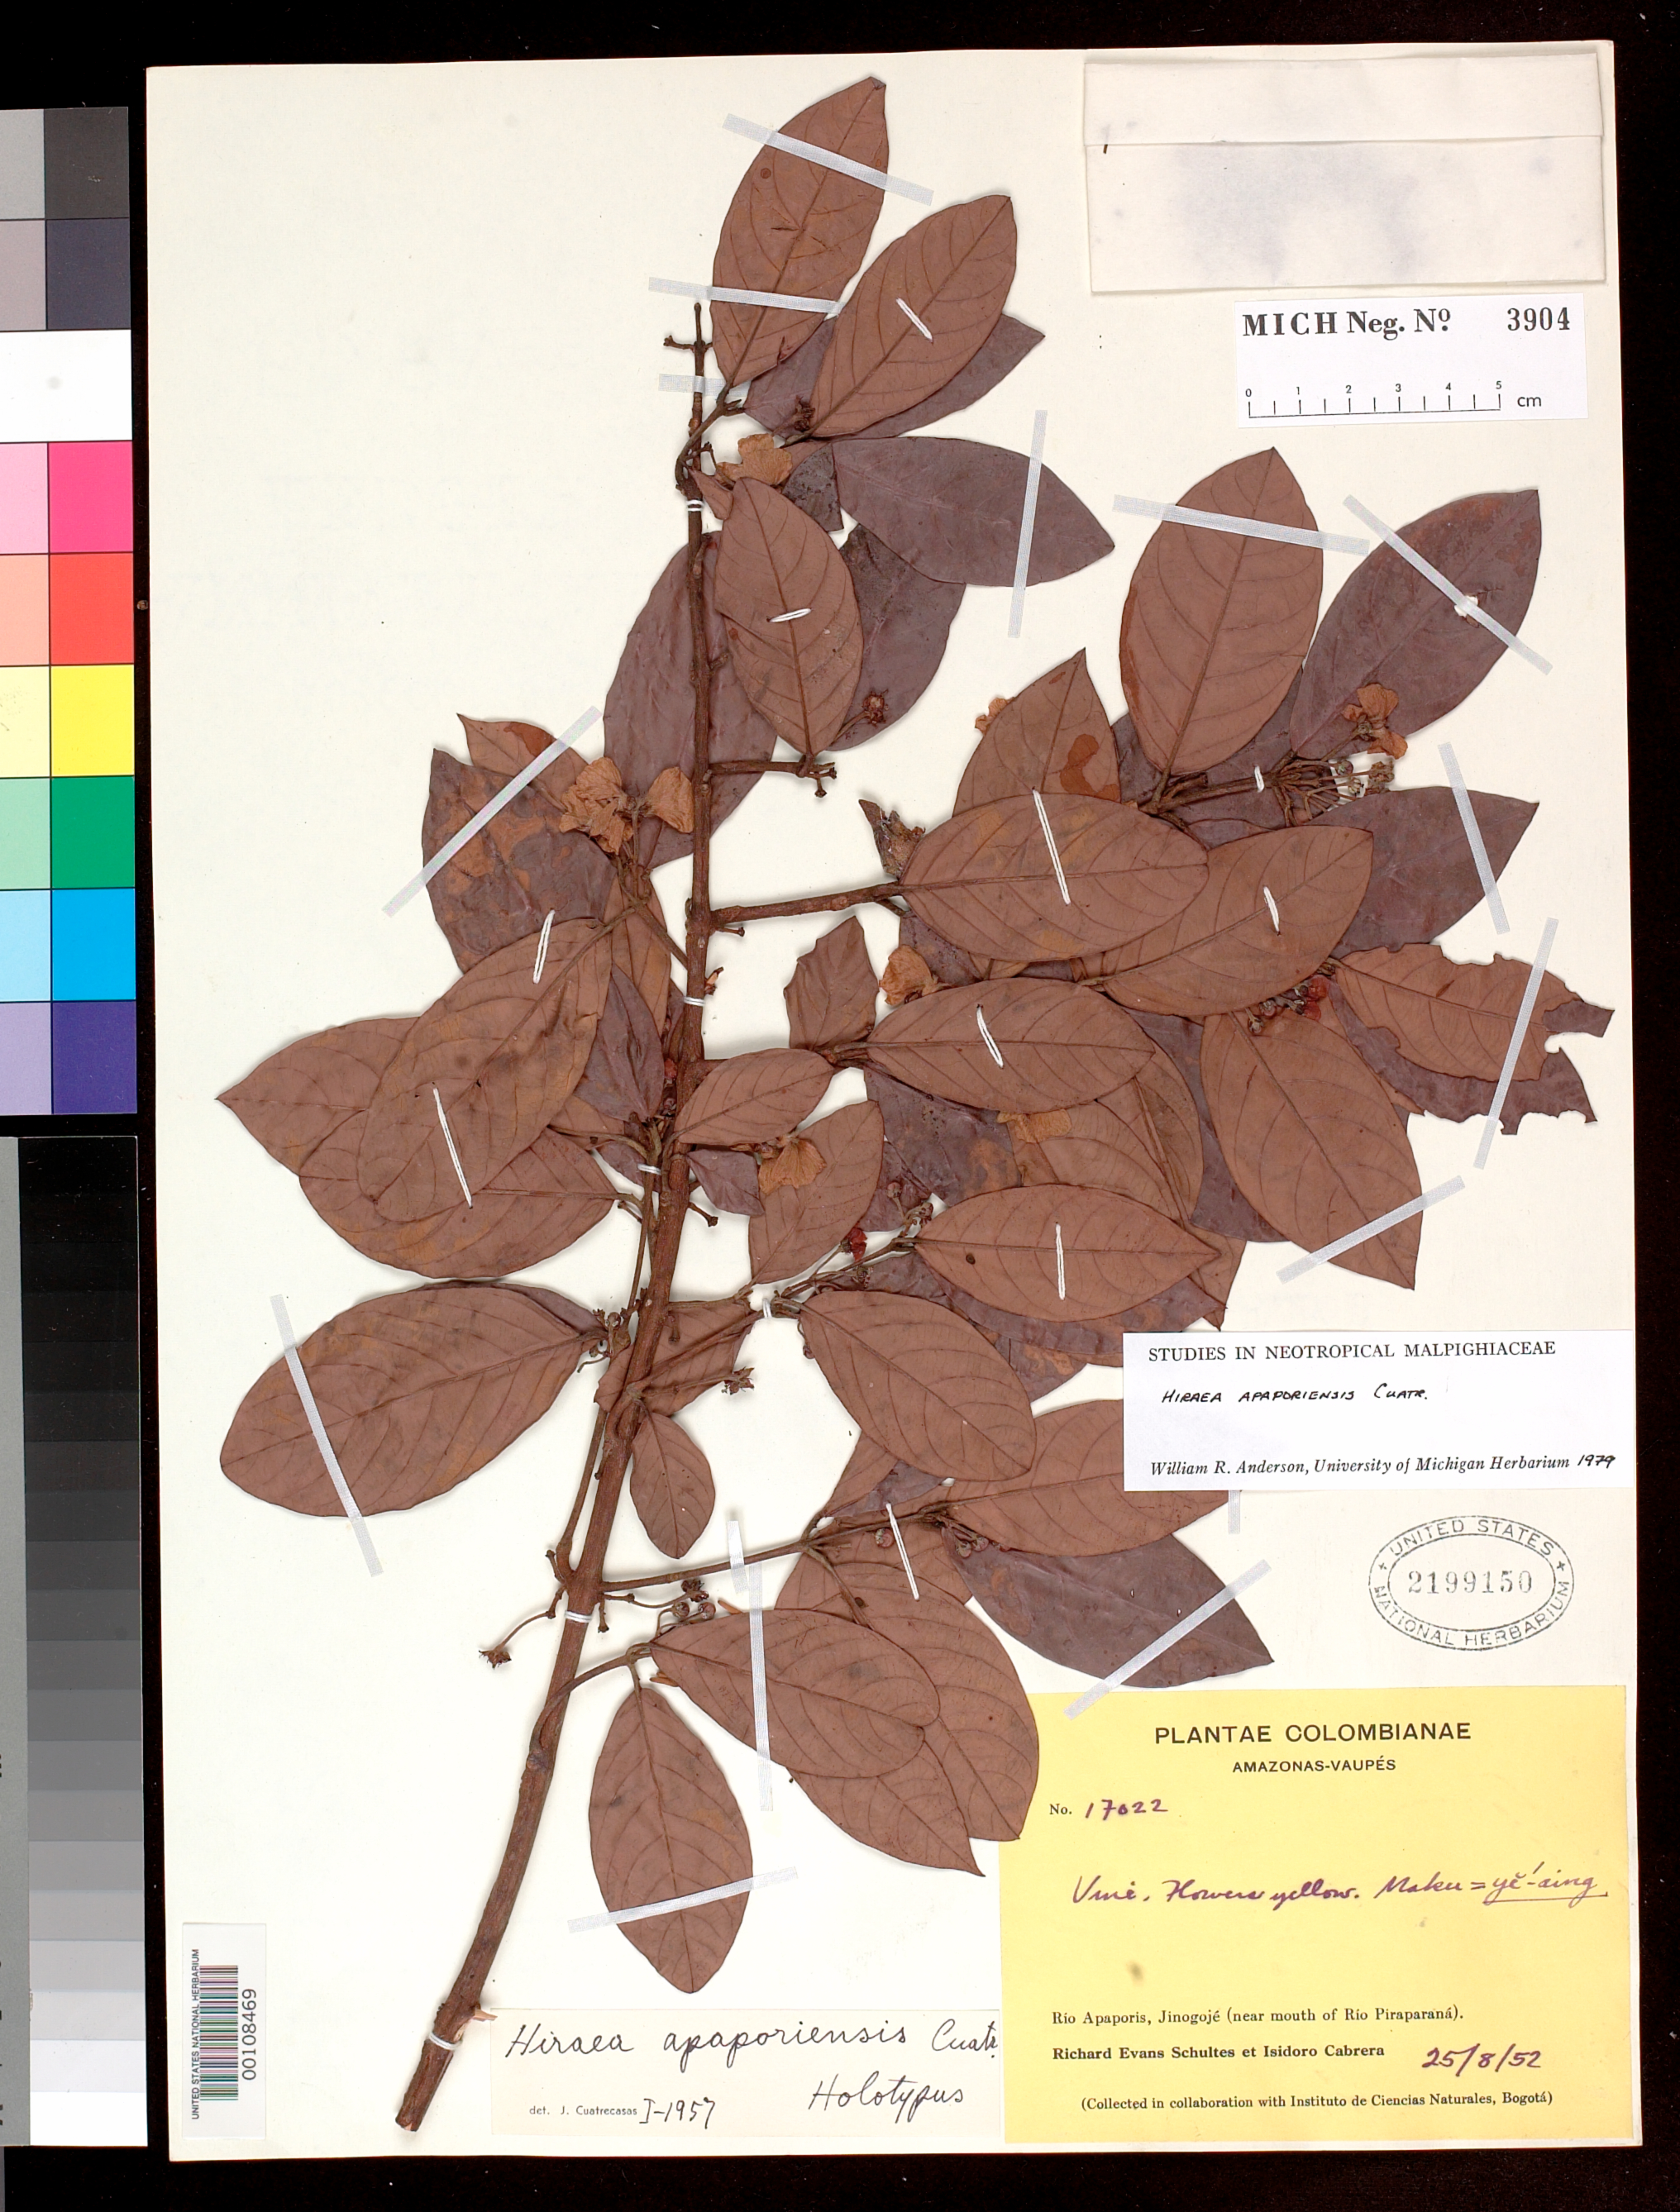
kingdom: Plantae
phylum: Tracheophyta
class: Magnoliopsida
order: Malpighiales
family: Malpighiaceae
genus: Hiraea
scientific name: Hiraea apaporiensis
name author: Cuatrec.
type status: Holotype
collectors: R. E. Schultes & I. Cabrera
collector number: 17022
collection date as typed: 25 Aug 1952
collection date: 1952-08-25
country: Colombia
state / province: Amazônas / Vaupés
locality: Rio Apaporis, Junogoje, near mouth of Rio Piraparana.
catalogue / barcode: US 2199150